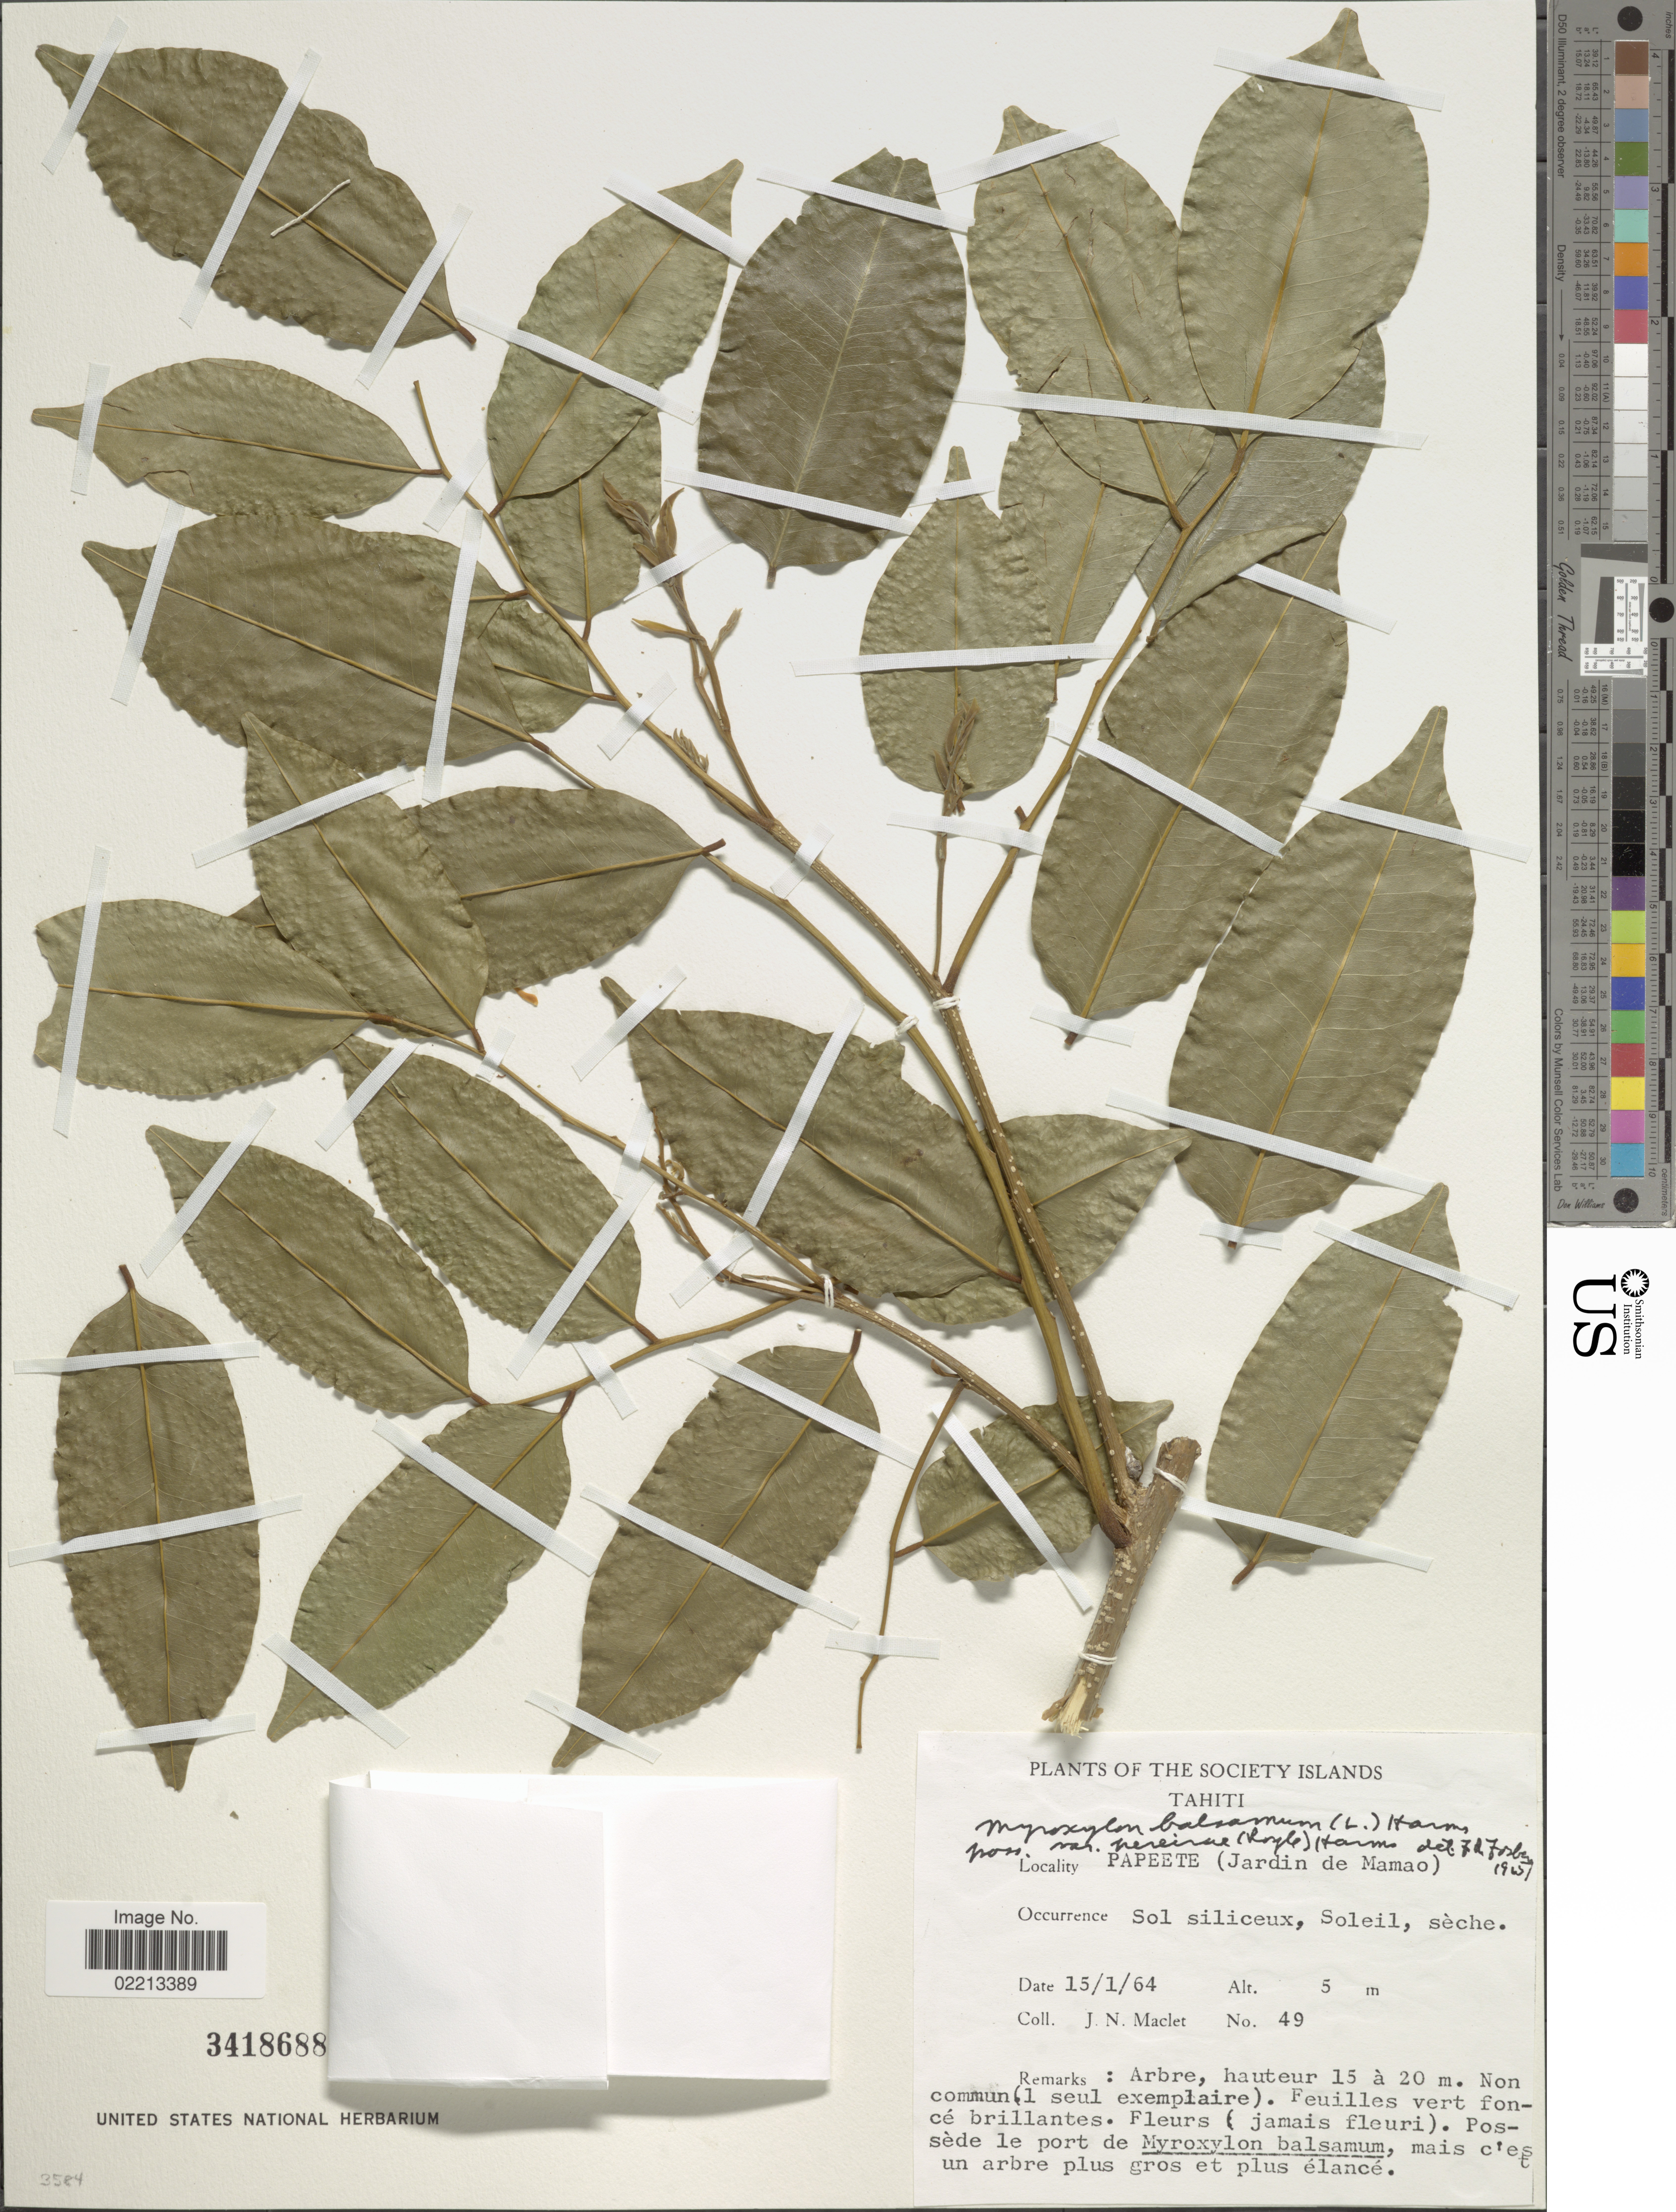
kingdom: Plantae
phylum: Tracheophyta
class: Magnoliopsida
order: Fabales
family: Fabaceae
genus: Myroxylon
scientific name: Myroxylon balsamum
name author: (L.) Harms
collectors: J. Maclet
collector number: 49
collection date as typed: Transcribed d/m/y: 15/1/64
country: French Polynesia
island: Tahiti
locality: Tahiti, Papeete (Jardin de Mamao)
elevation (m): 5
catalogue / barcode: US 3418688